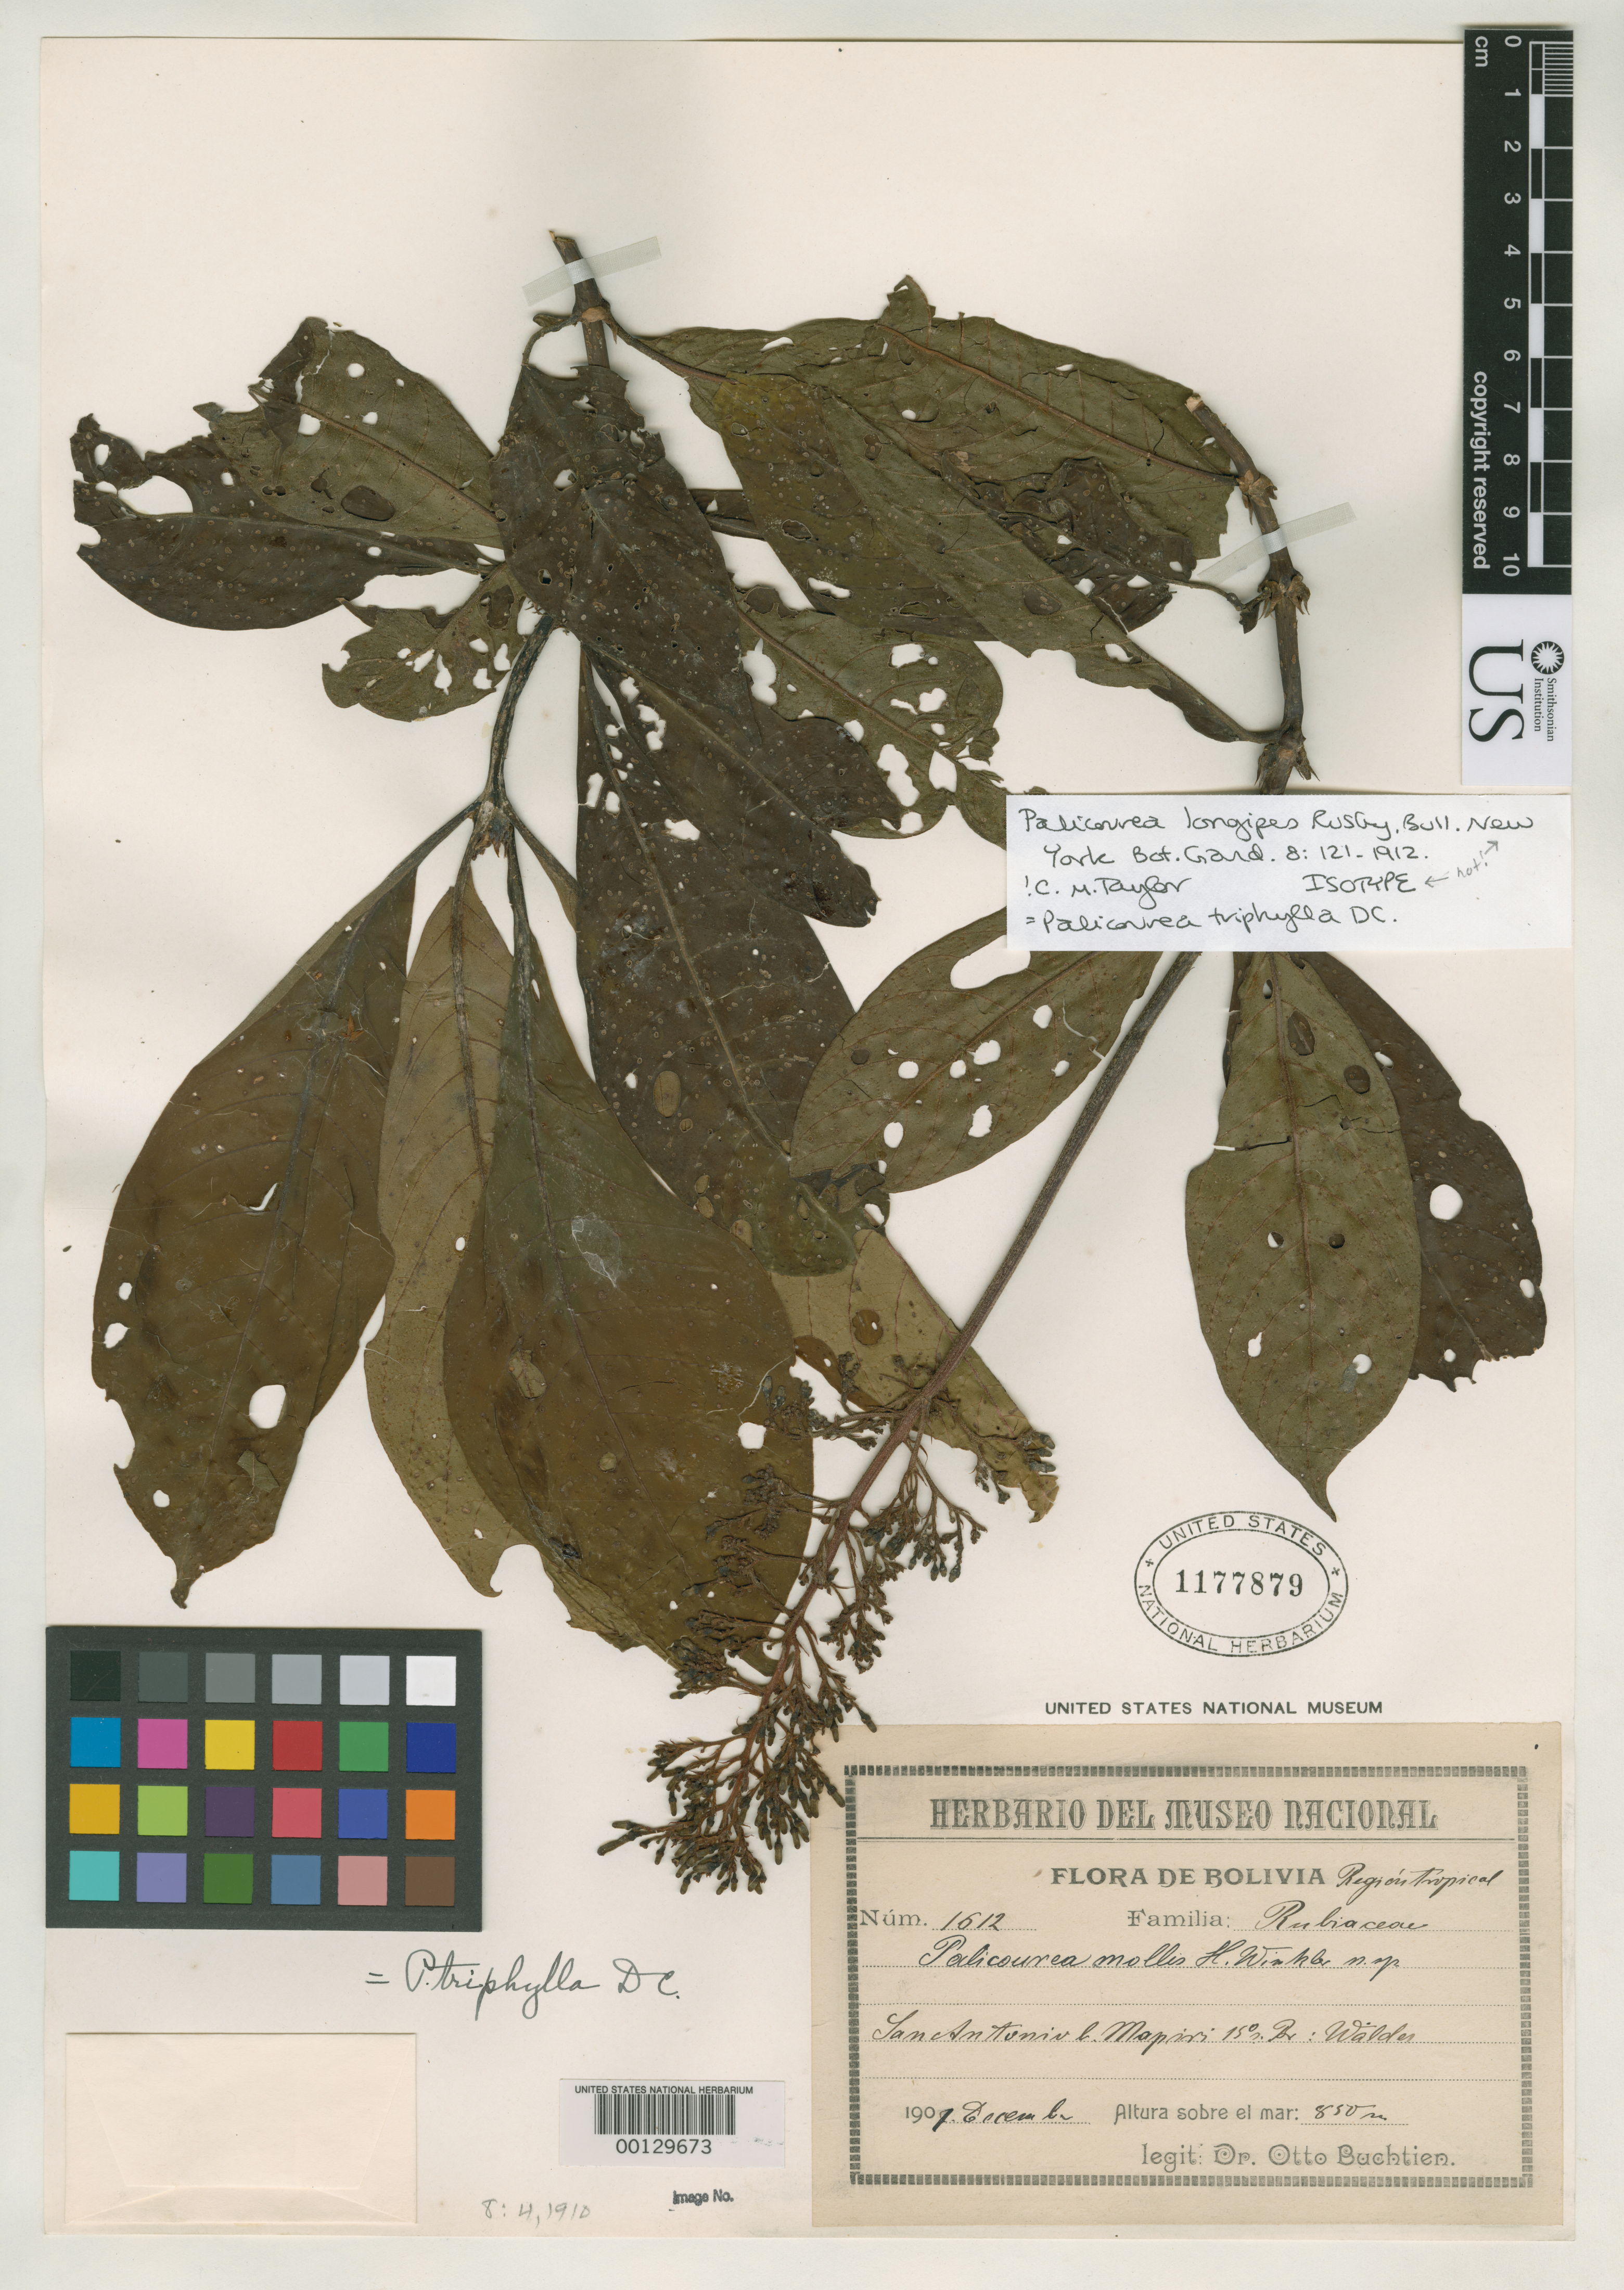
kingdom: Plantae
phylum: Tracheophyta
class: Magnoliopsida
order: Gentianales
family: Rubiaceae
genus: Palicourea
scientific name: Palicourea mollis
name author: H. Winkl.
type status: Isotype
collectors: O. Buchtien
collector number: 1612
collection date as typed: Dec 1907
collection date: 1907-12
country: Bolivia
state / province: La Paz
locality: San Antonia, near Mapiri.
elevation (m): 850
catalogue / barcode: US 1177879